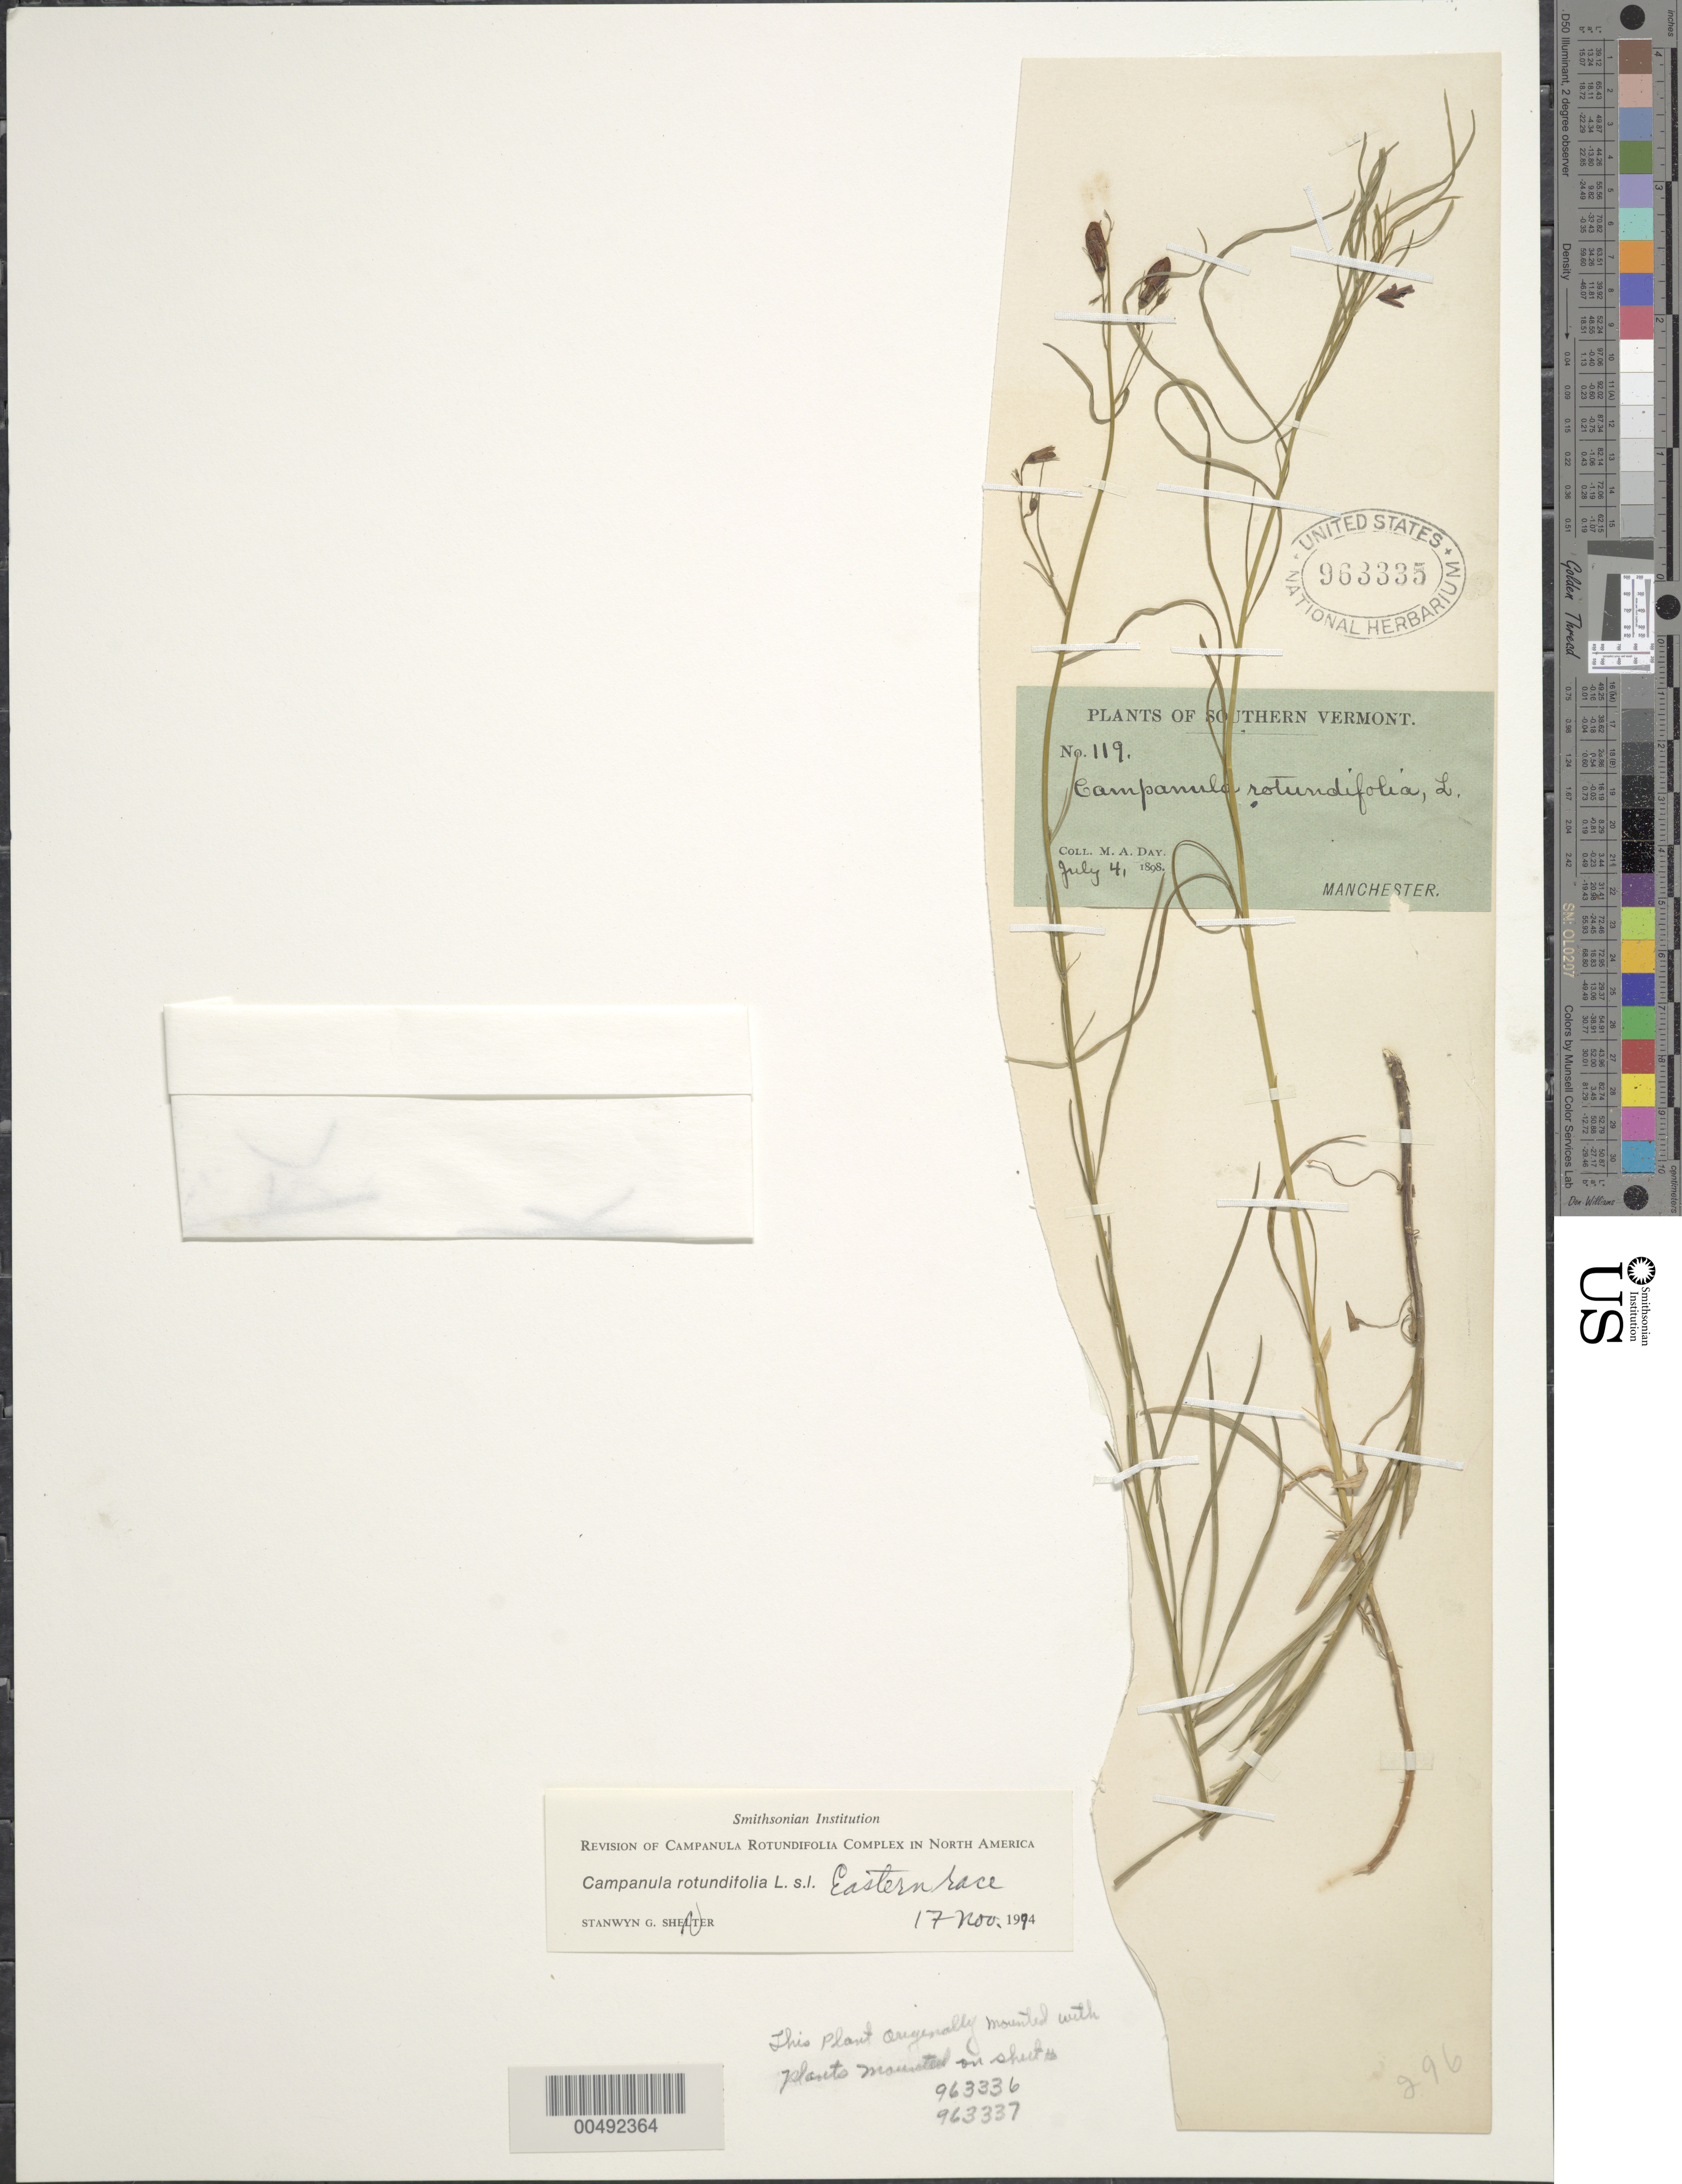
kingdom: Plantae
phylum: Tracheophyta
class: Magnoliopsida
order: Asterales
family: Campanulaceae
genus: Campanula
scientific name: Campanula rotundifolia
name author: L.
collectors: M. Day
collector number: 119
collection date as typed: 04 Jul 1898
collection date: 1898-07-04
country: United States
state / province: Vermont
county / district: Bennington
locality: Manchester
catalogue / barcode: US 963335